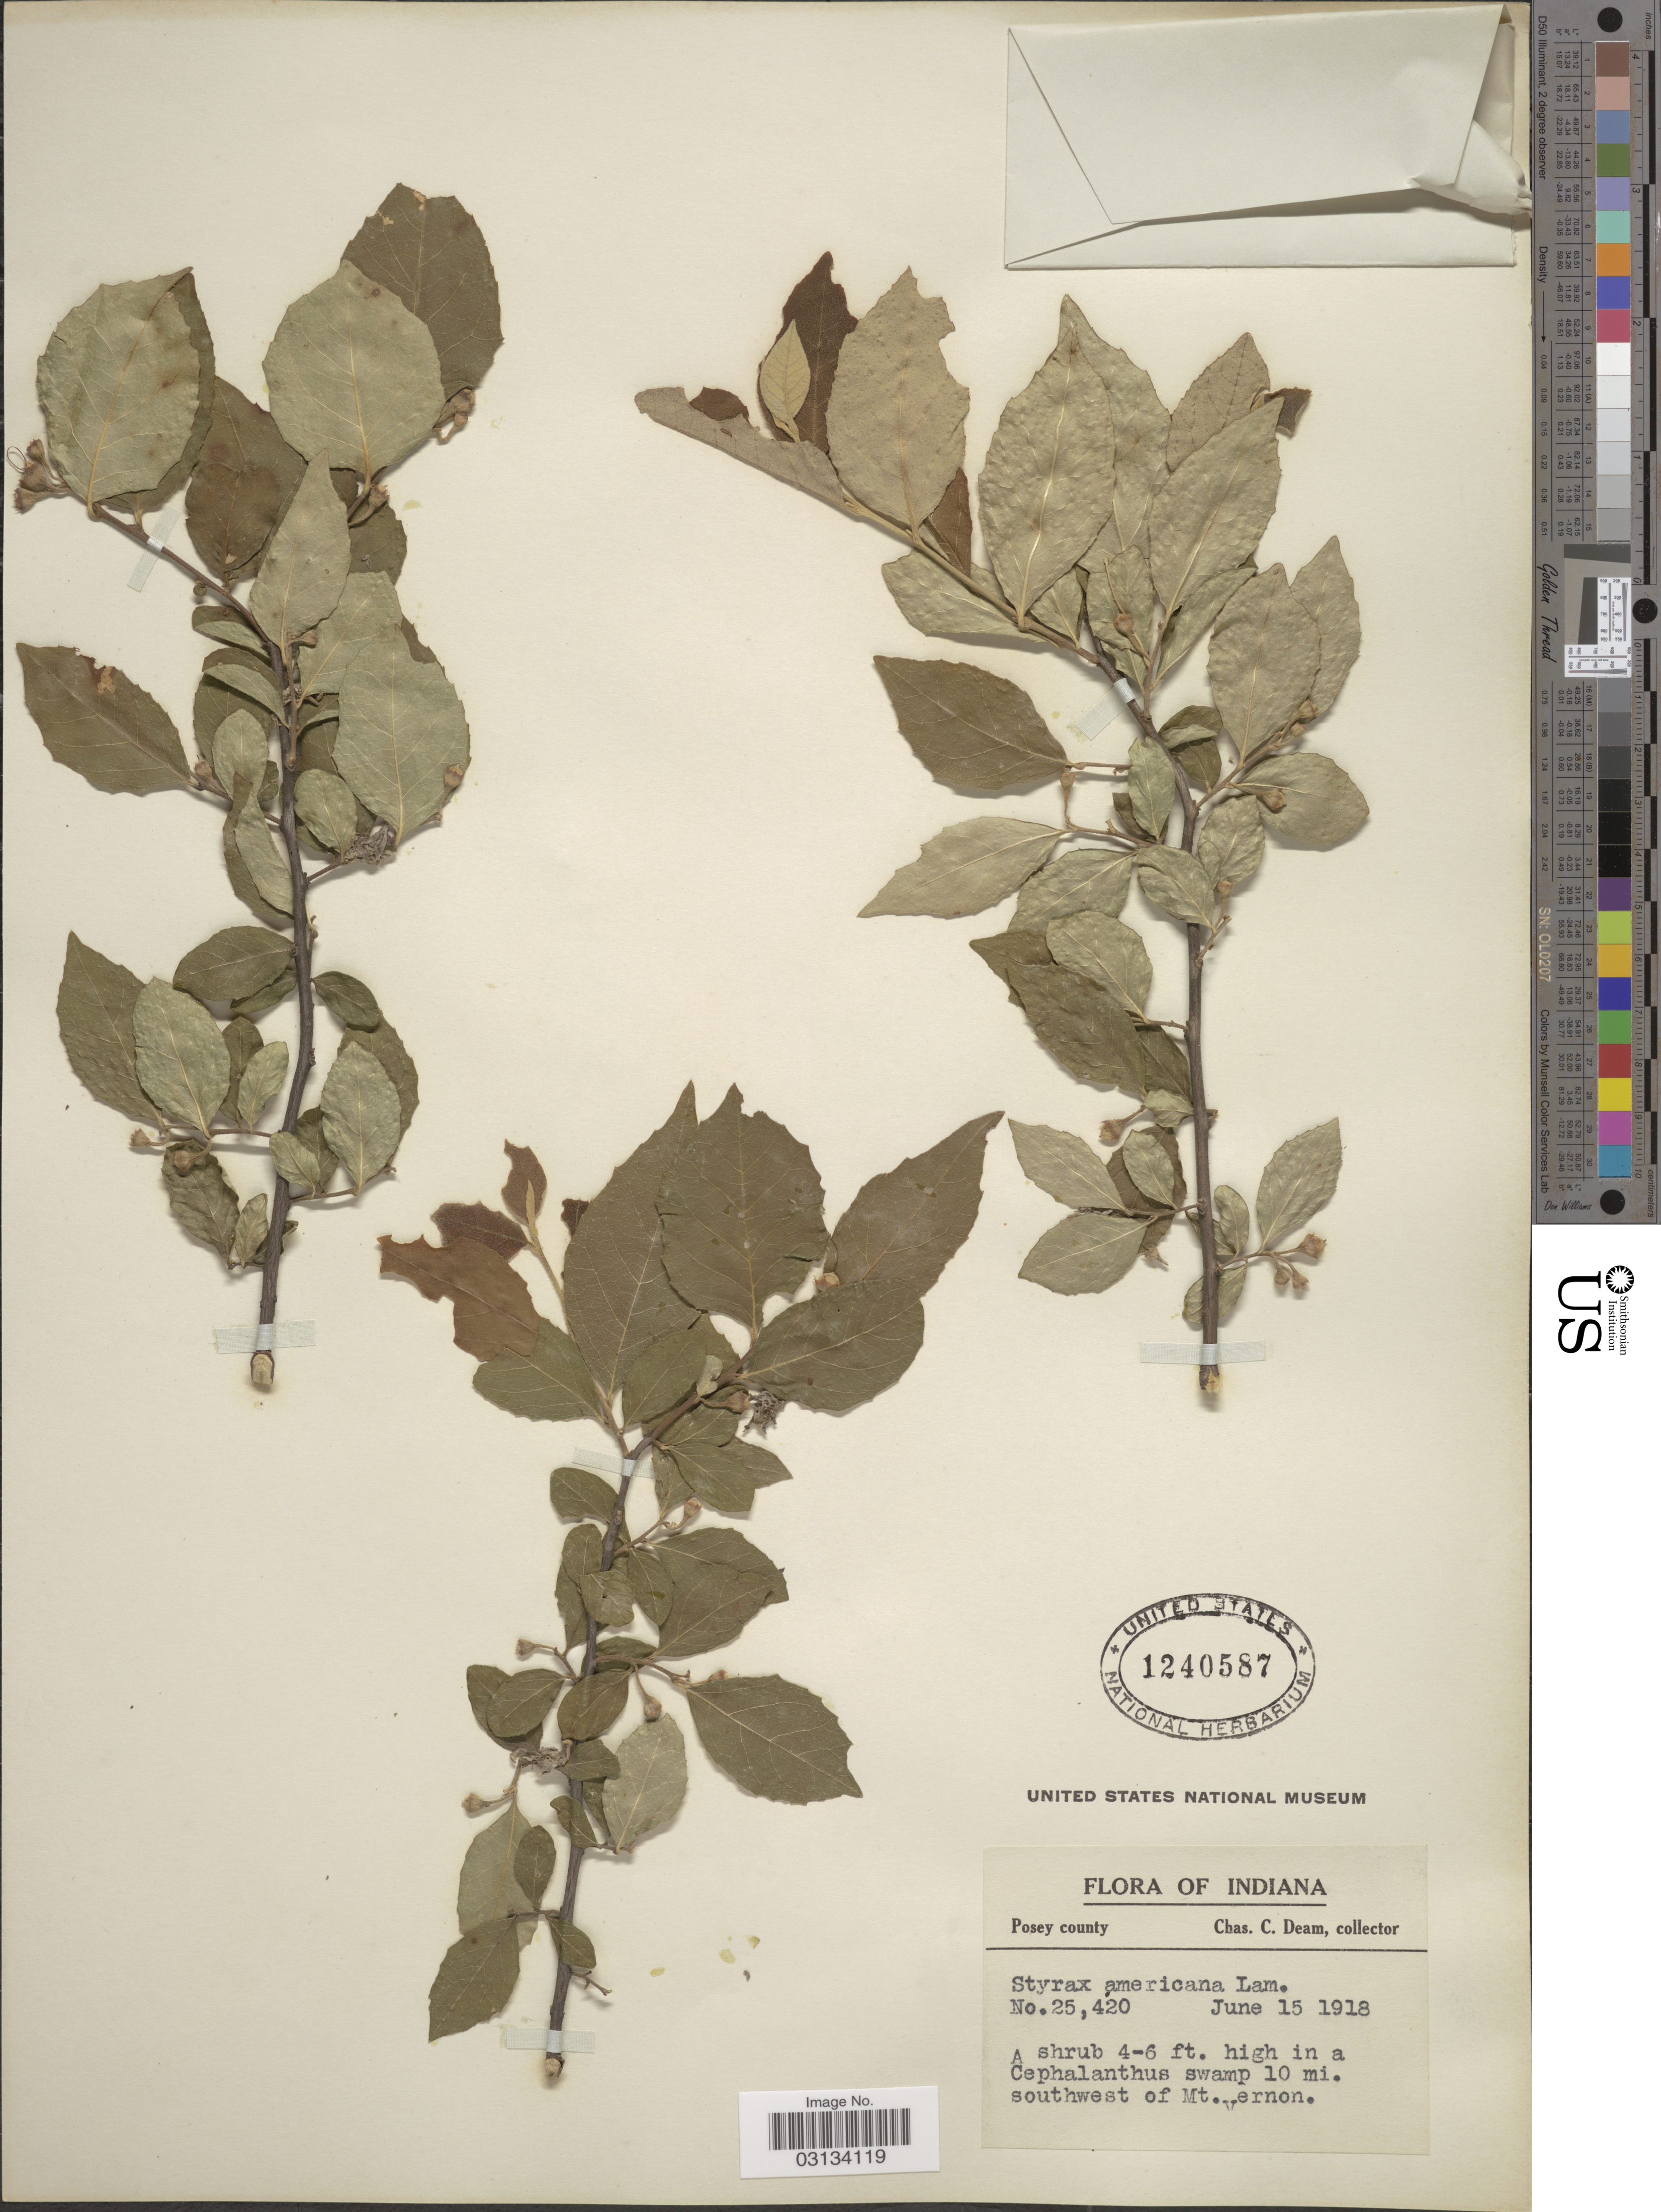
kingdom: Plantae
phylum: Tracheophyta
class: Magnoliopsida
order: Ericales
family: Styracaceae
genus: Styrax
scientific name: Styrax americanus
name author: Lam.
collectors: C. C. Deam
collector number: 25420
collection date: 1918-06-15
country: United States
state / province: Indiana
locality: Posey county. 10 mi. southwest of Mt. Vernon.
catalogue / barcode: US 1240587